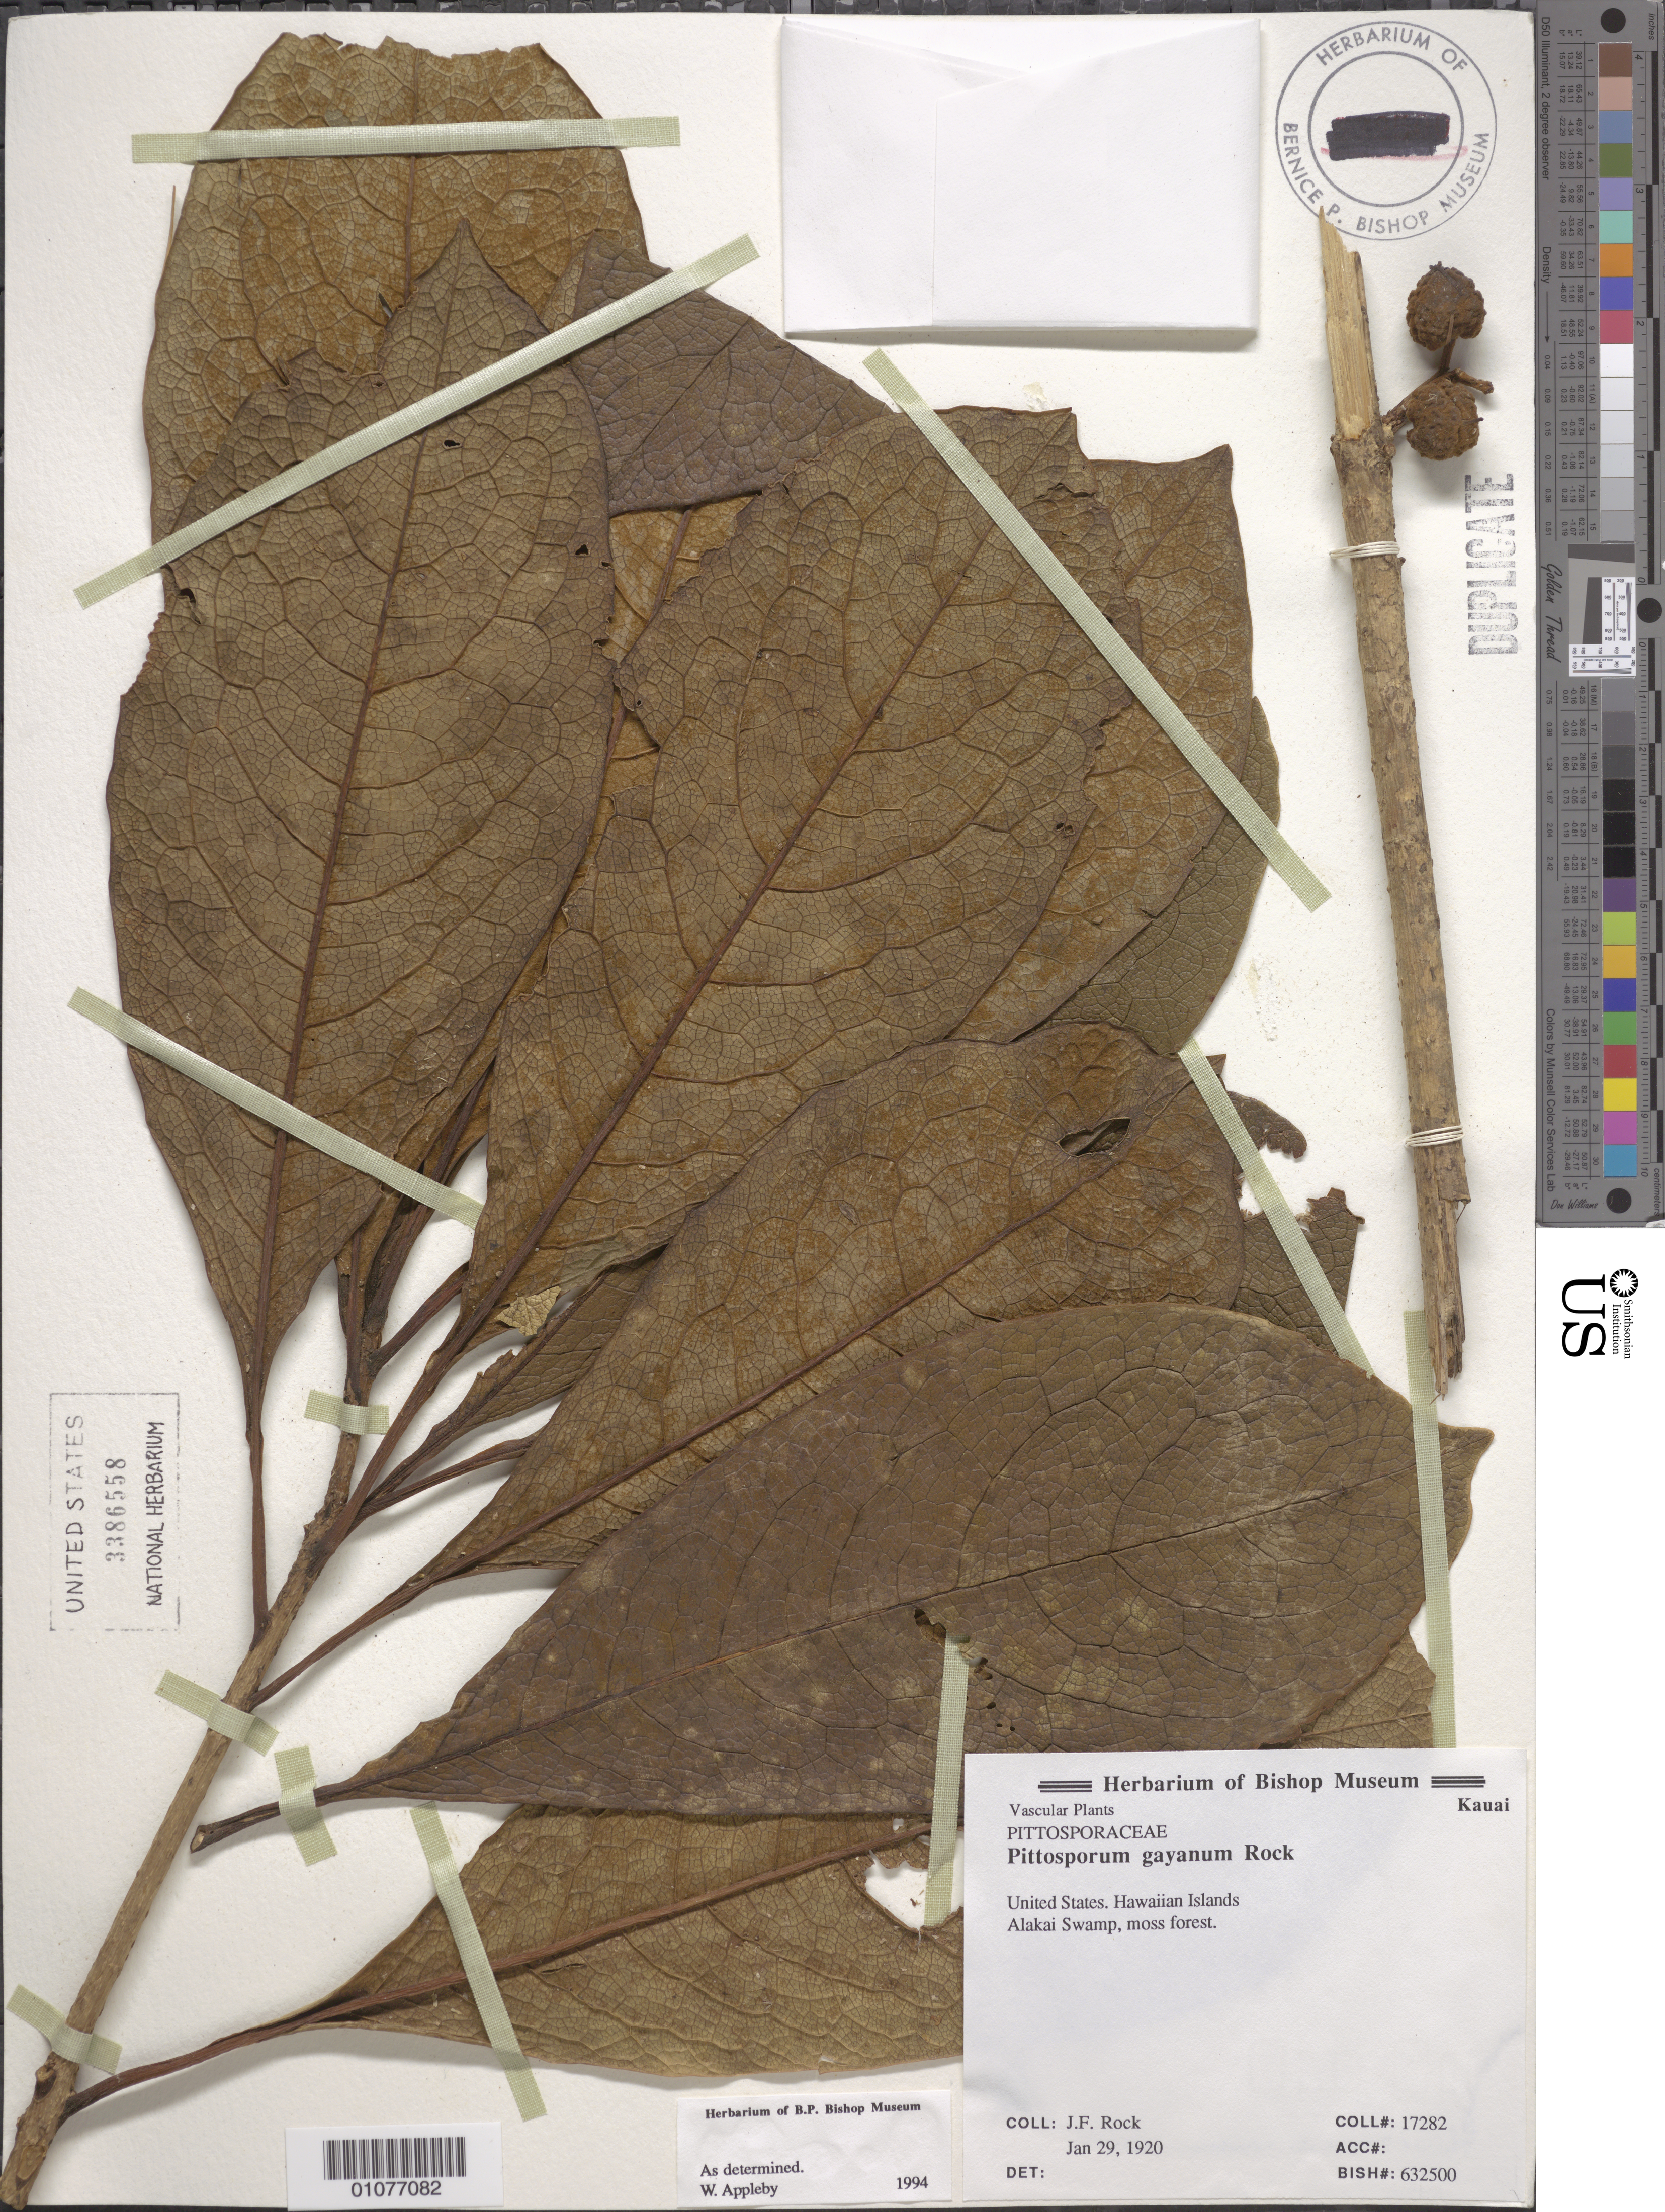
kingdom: Plantae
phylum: Tracheophyta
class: Magnoliopsida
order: Apiales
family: Pittosporaceae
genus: Pittosporum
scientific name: Pittosporum gayanum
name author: Rock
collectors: J. F. Rock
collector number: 17282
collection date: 1920-01-29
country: United States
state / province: Hawaii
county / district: Kauai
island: Kaua'i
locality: Alakai Swamp, moss forest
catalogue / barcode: US 3386558